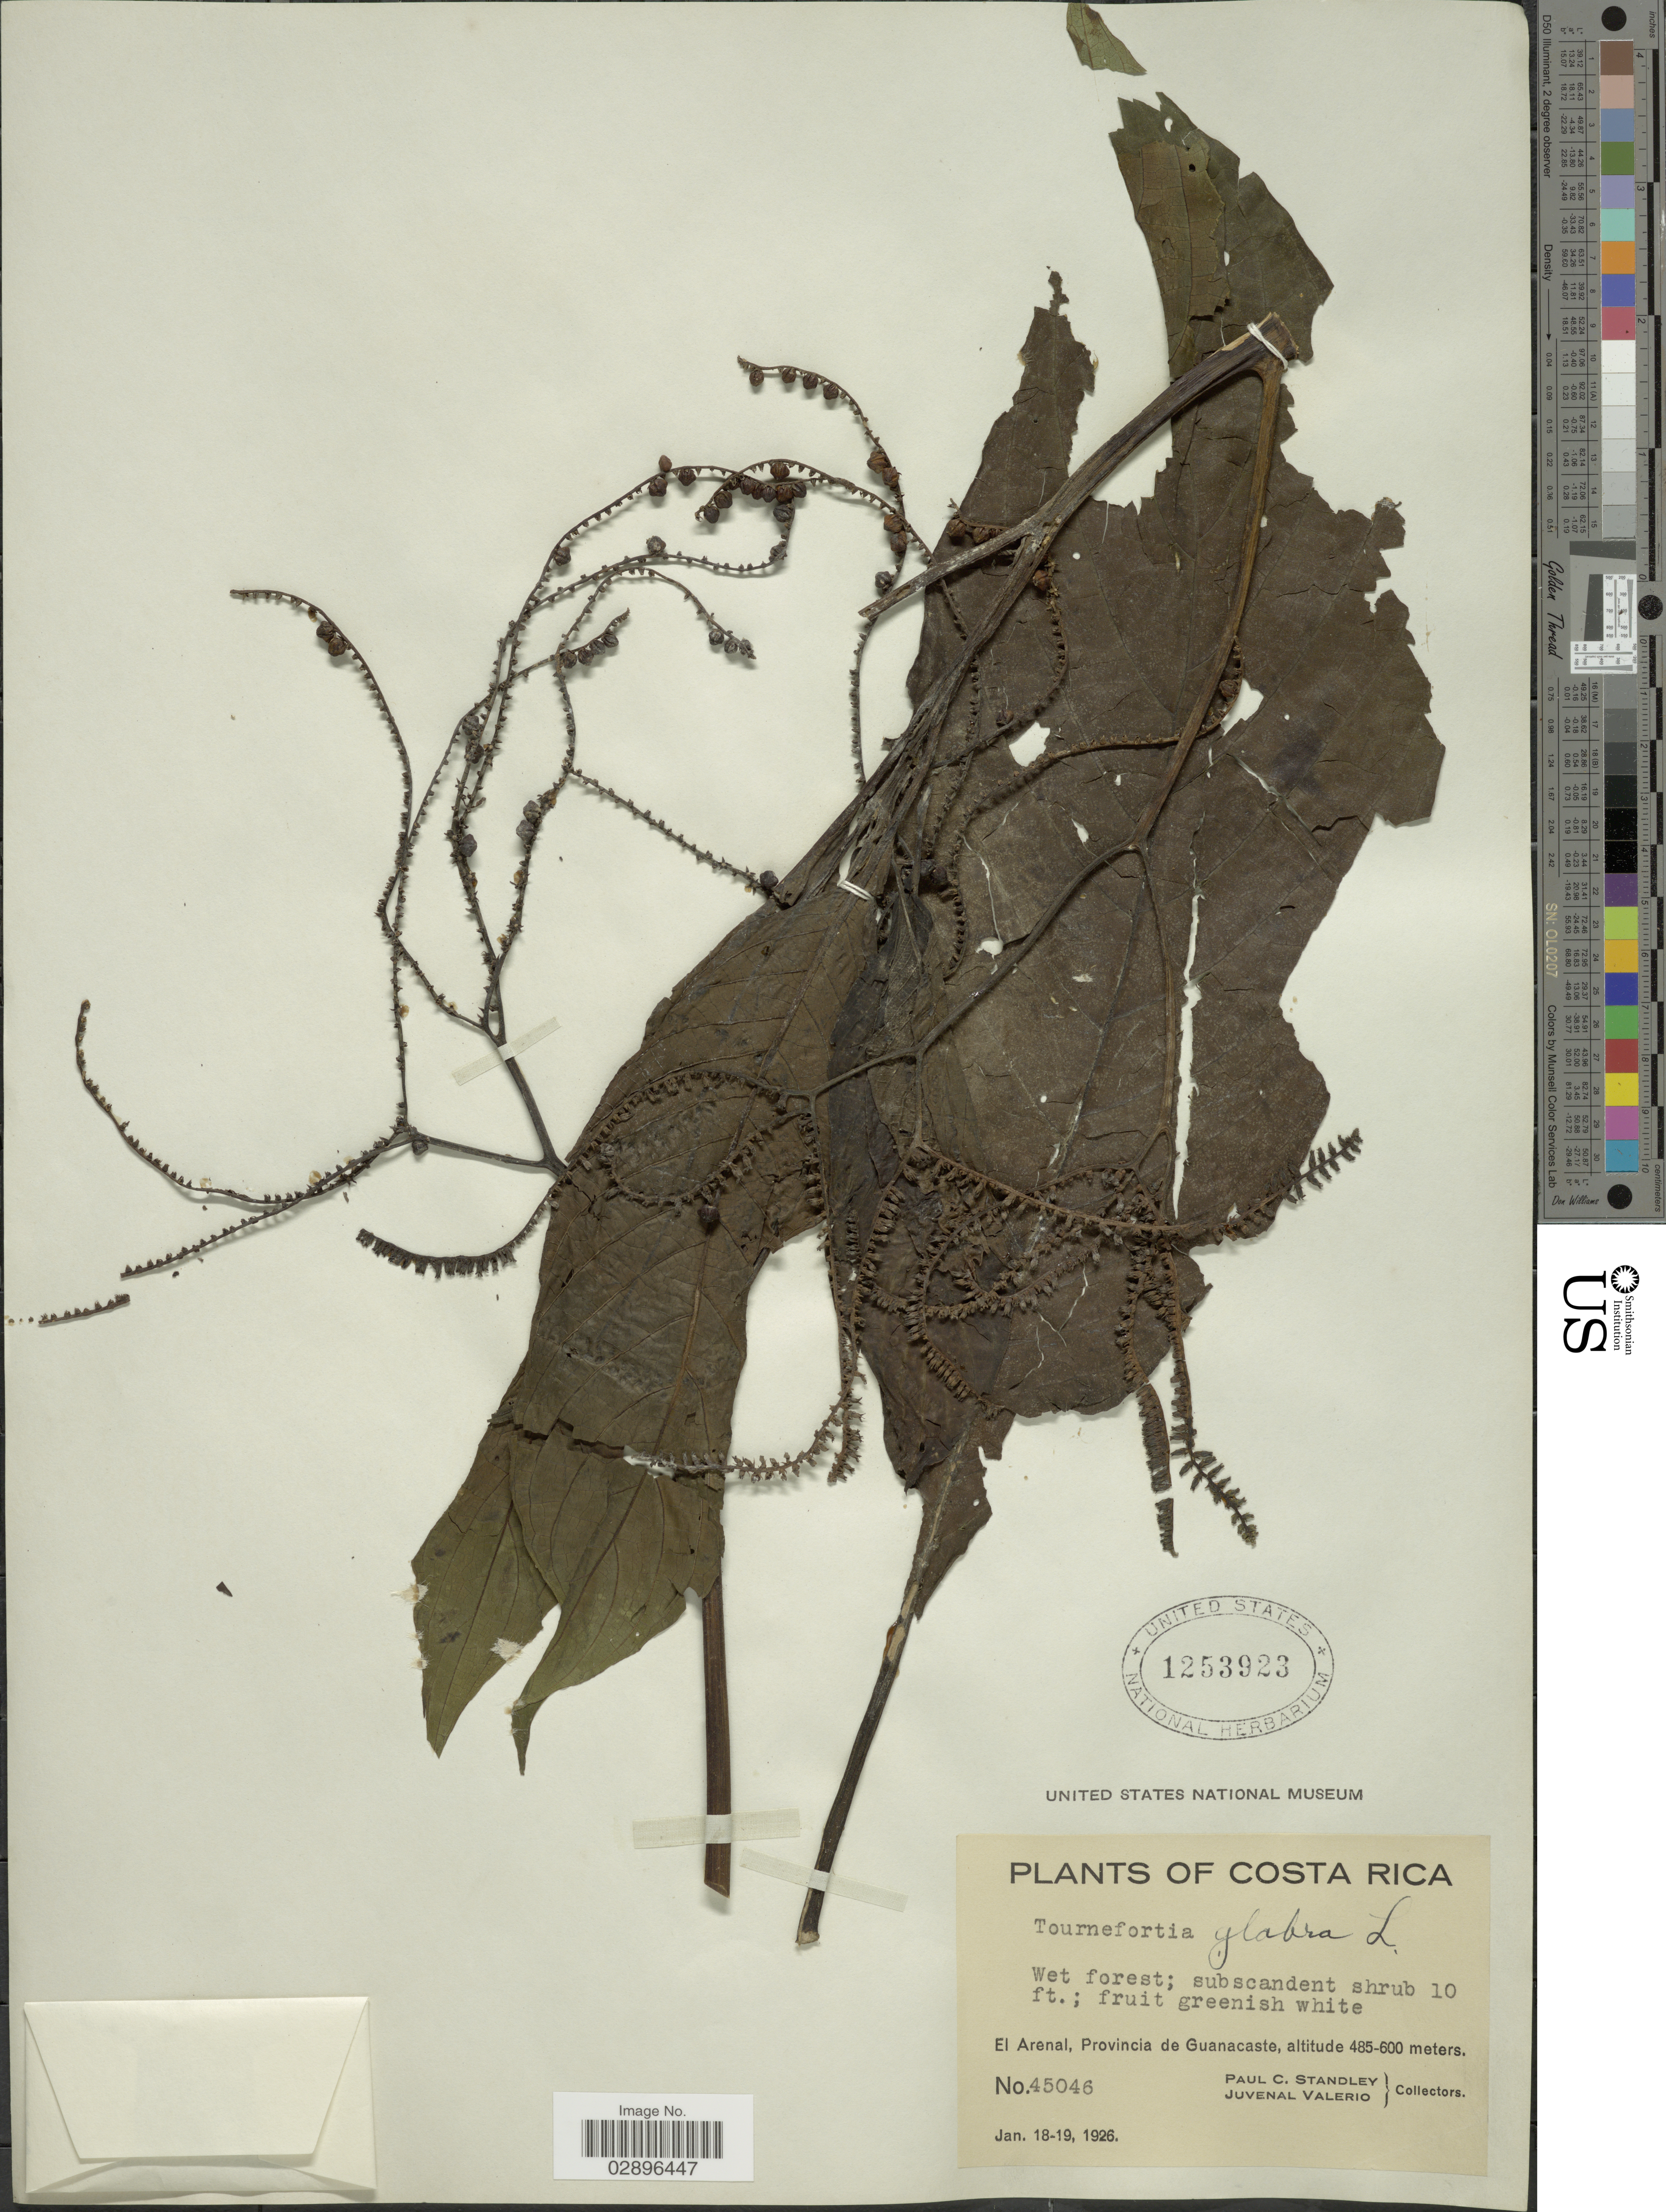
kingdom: Plantae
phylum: Tracheophyta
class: Magnoliopsida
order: Boraginales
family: Heliotropiaceae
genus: Tournefortia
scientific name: Tournefortia glabra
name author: L.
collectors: P. C. Standley & J. Valerio R.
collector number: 45046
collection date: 1926-01-18/1926-01-19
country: Costa Rica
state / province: Guanacaste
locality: El Arenal, Provincia de Guanacaste.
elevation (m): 485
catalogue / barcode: US 1253923